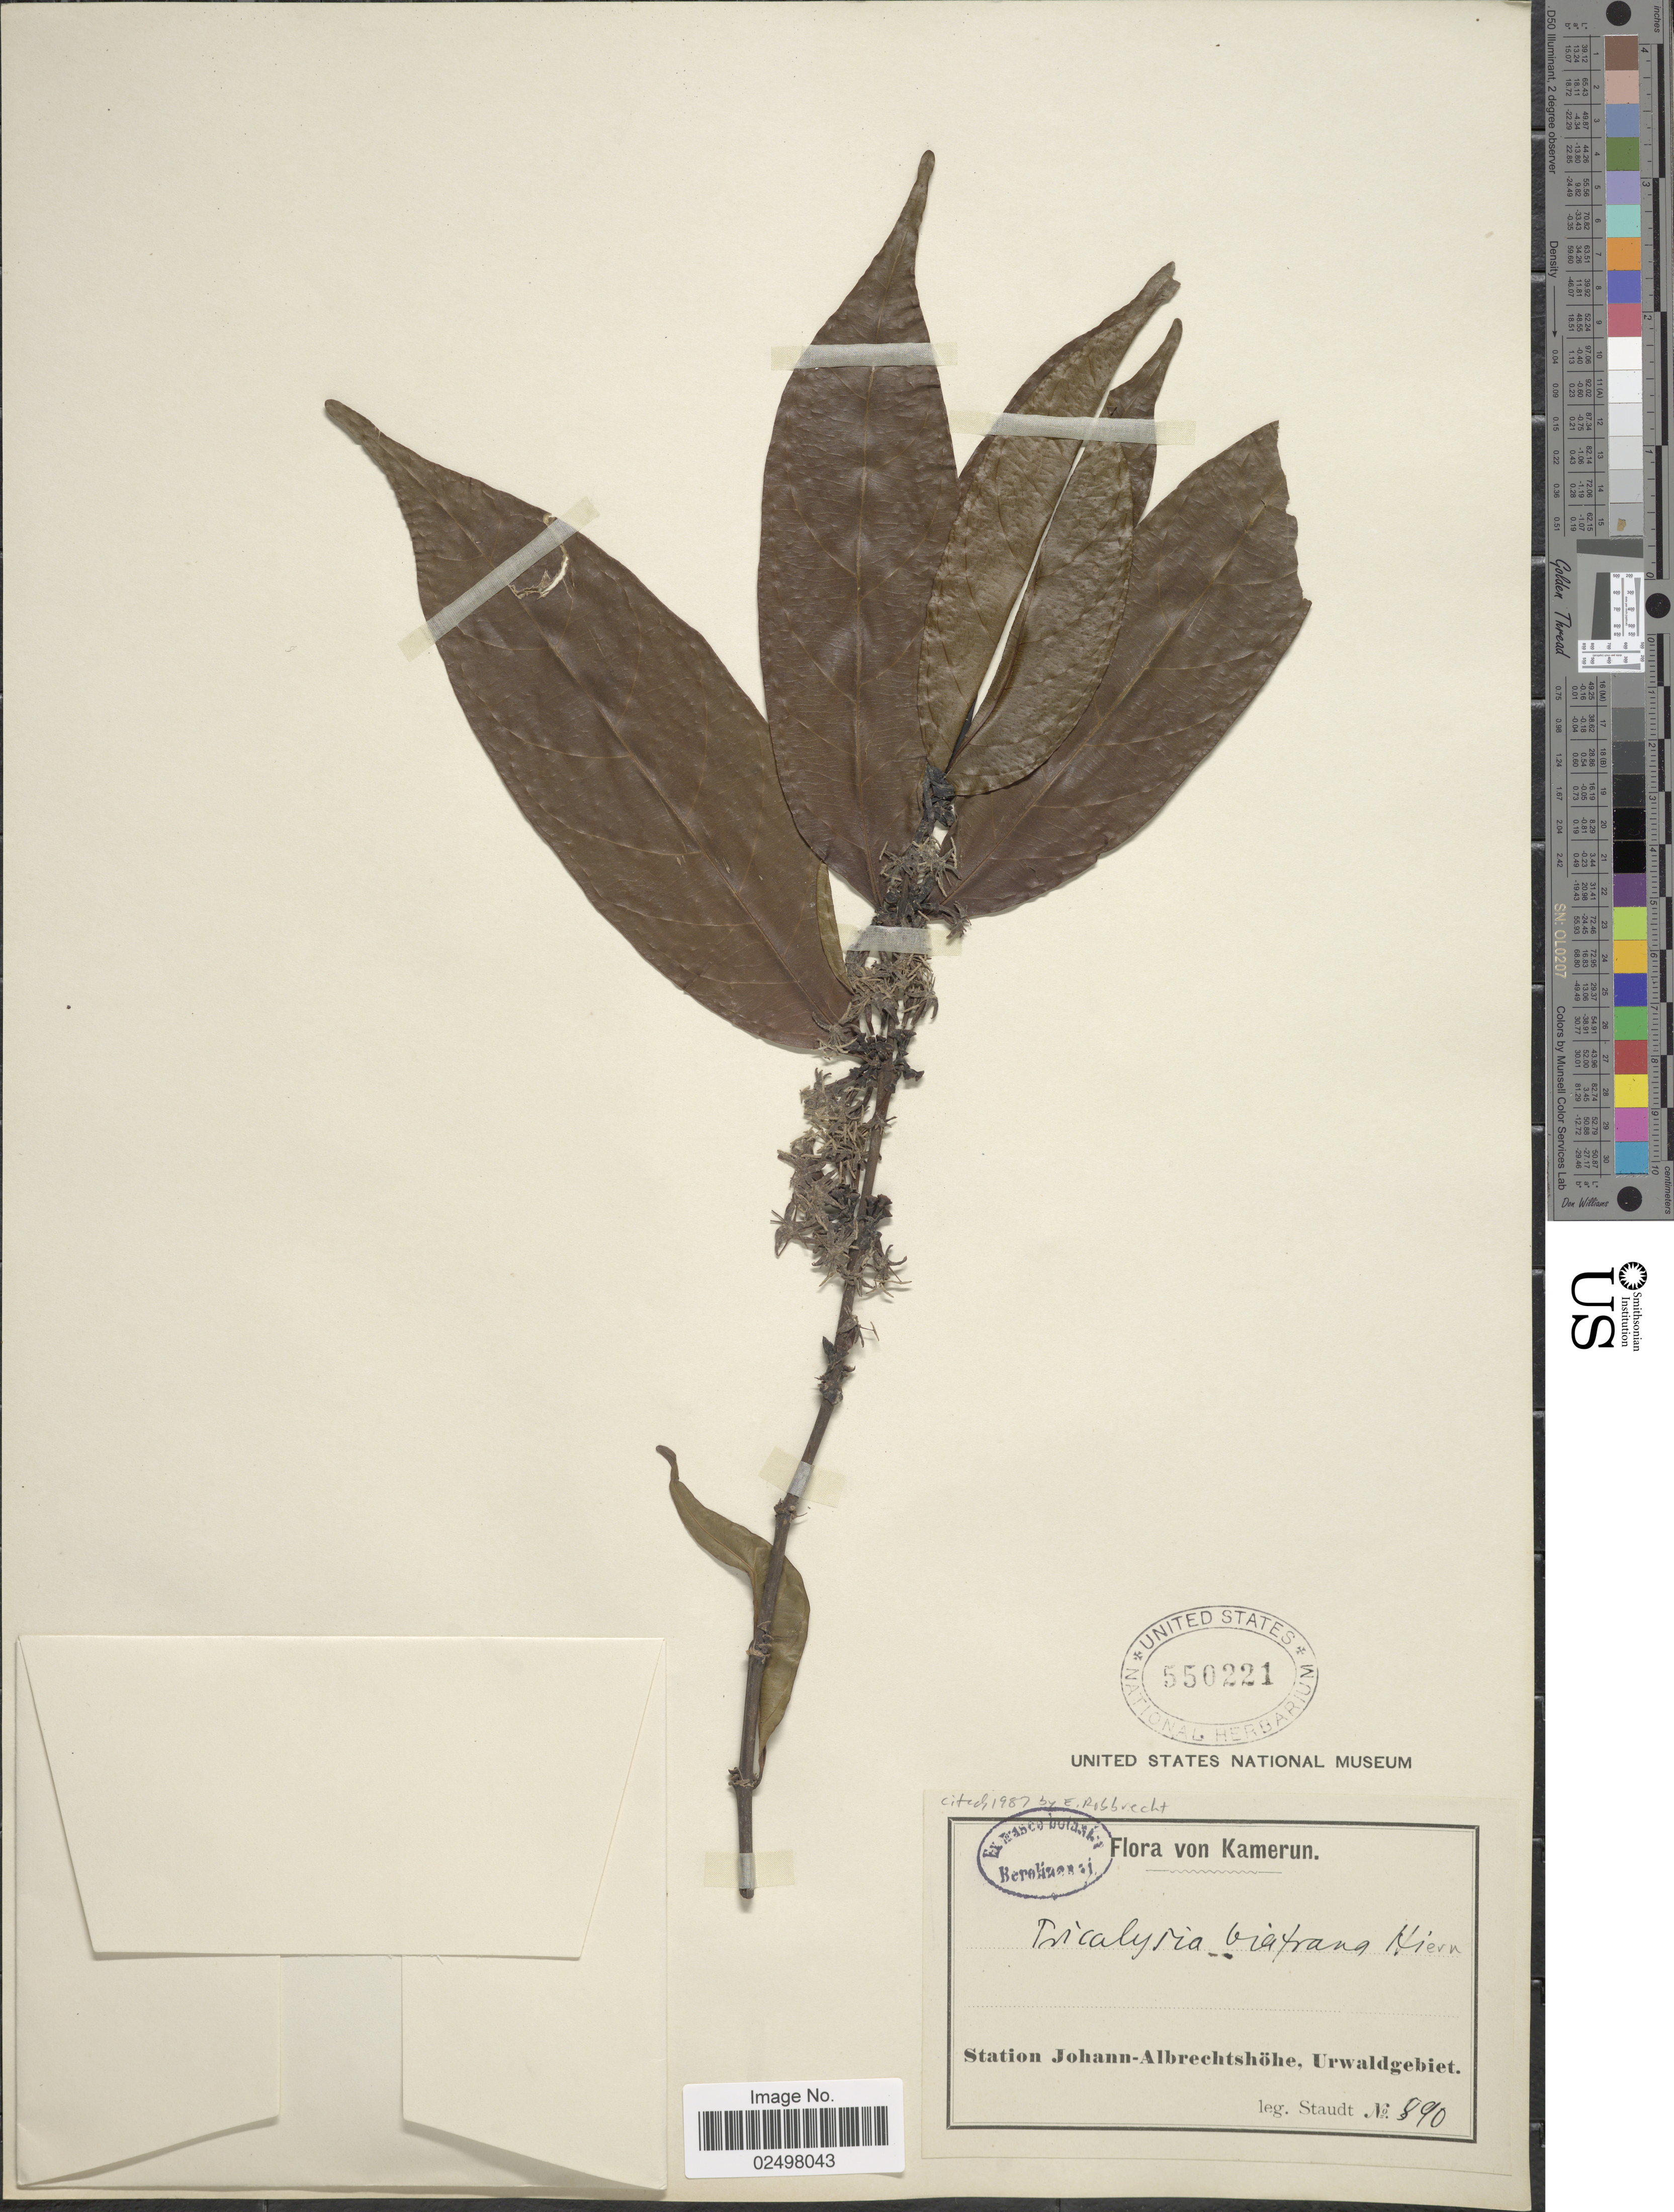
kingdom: Plantae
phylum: Tracheophyta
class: Magnoliopsida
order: Gentianales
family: Rubiaceae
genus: Tricalysia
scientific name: Tricalysia biafrana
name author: Hiern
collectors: -. Staudt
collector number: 890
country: Cameroon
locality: Kamerun, Statio Johann-Albrechtshohe, Urwaldtgebiet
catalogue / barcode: US 550221